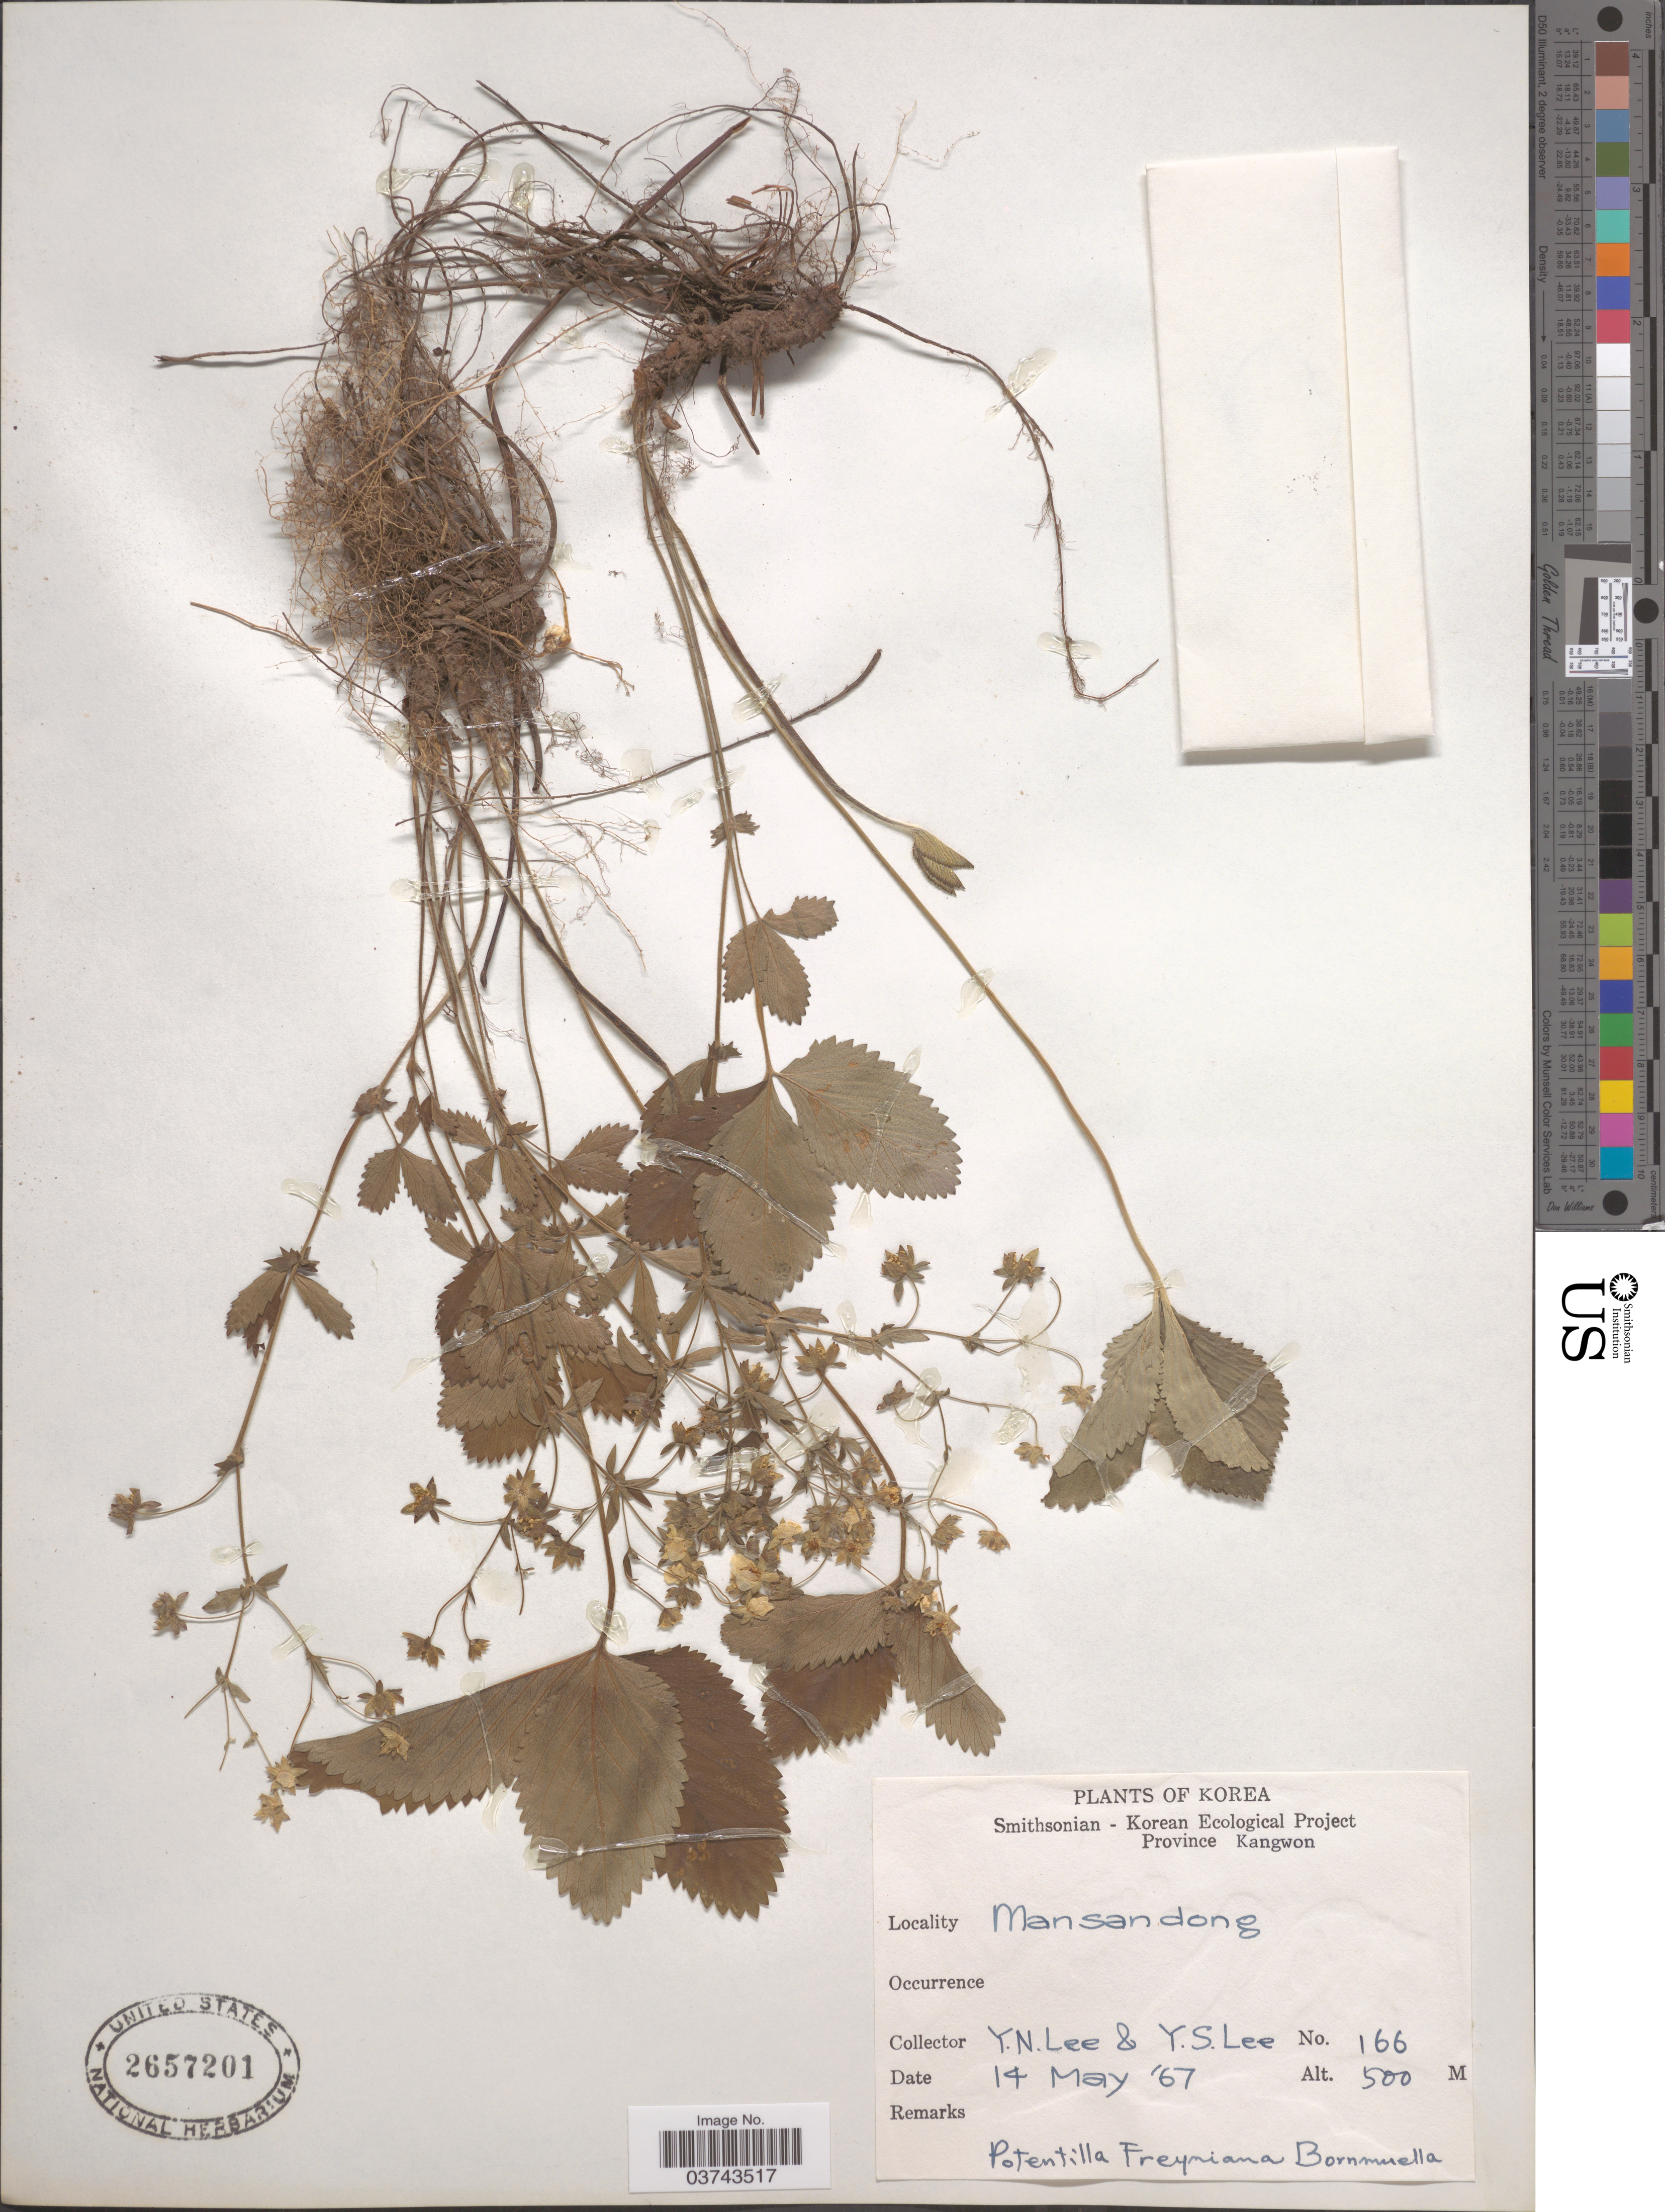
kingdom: Plantae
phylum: Tracheophyta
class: Magnoliopsida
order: Rosales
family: Rosaceae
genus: Potentilla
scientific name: Potentilla freyniana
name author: Bornm.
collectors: Y. N. Lee & Y. S. Lee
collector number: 166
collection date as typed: Transcribed d/m/y: 14/5/67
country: North Korea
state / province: Kangwon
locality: Mansandong.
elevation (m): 500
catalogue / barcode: US 2657201